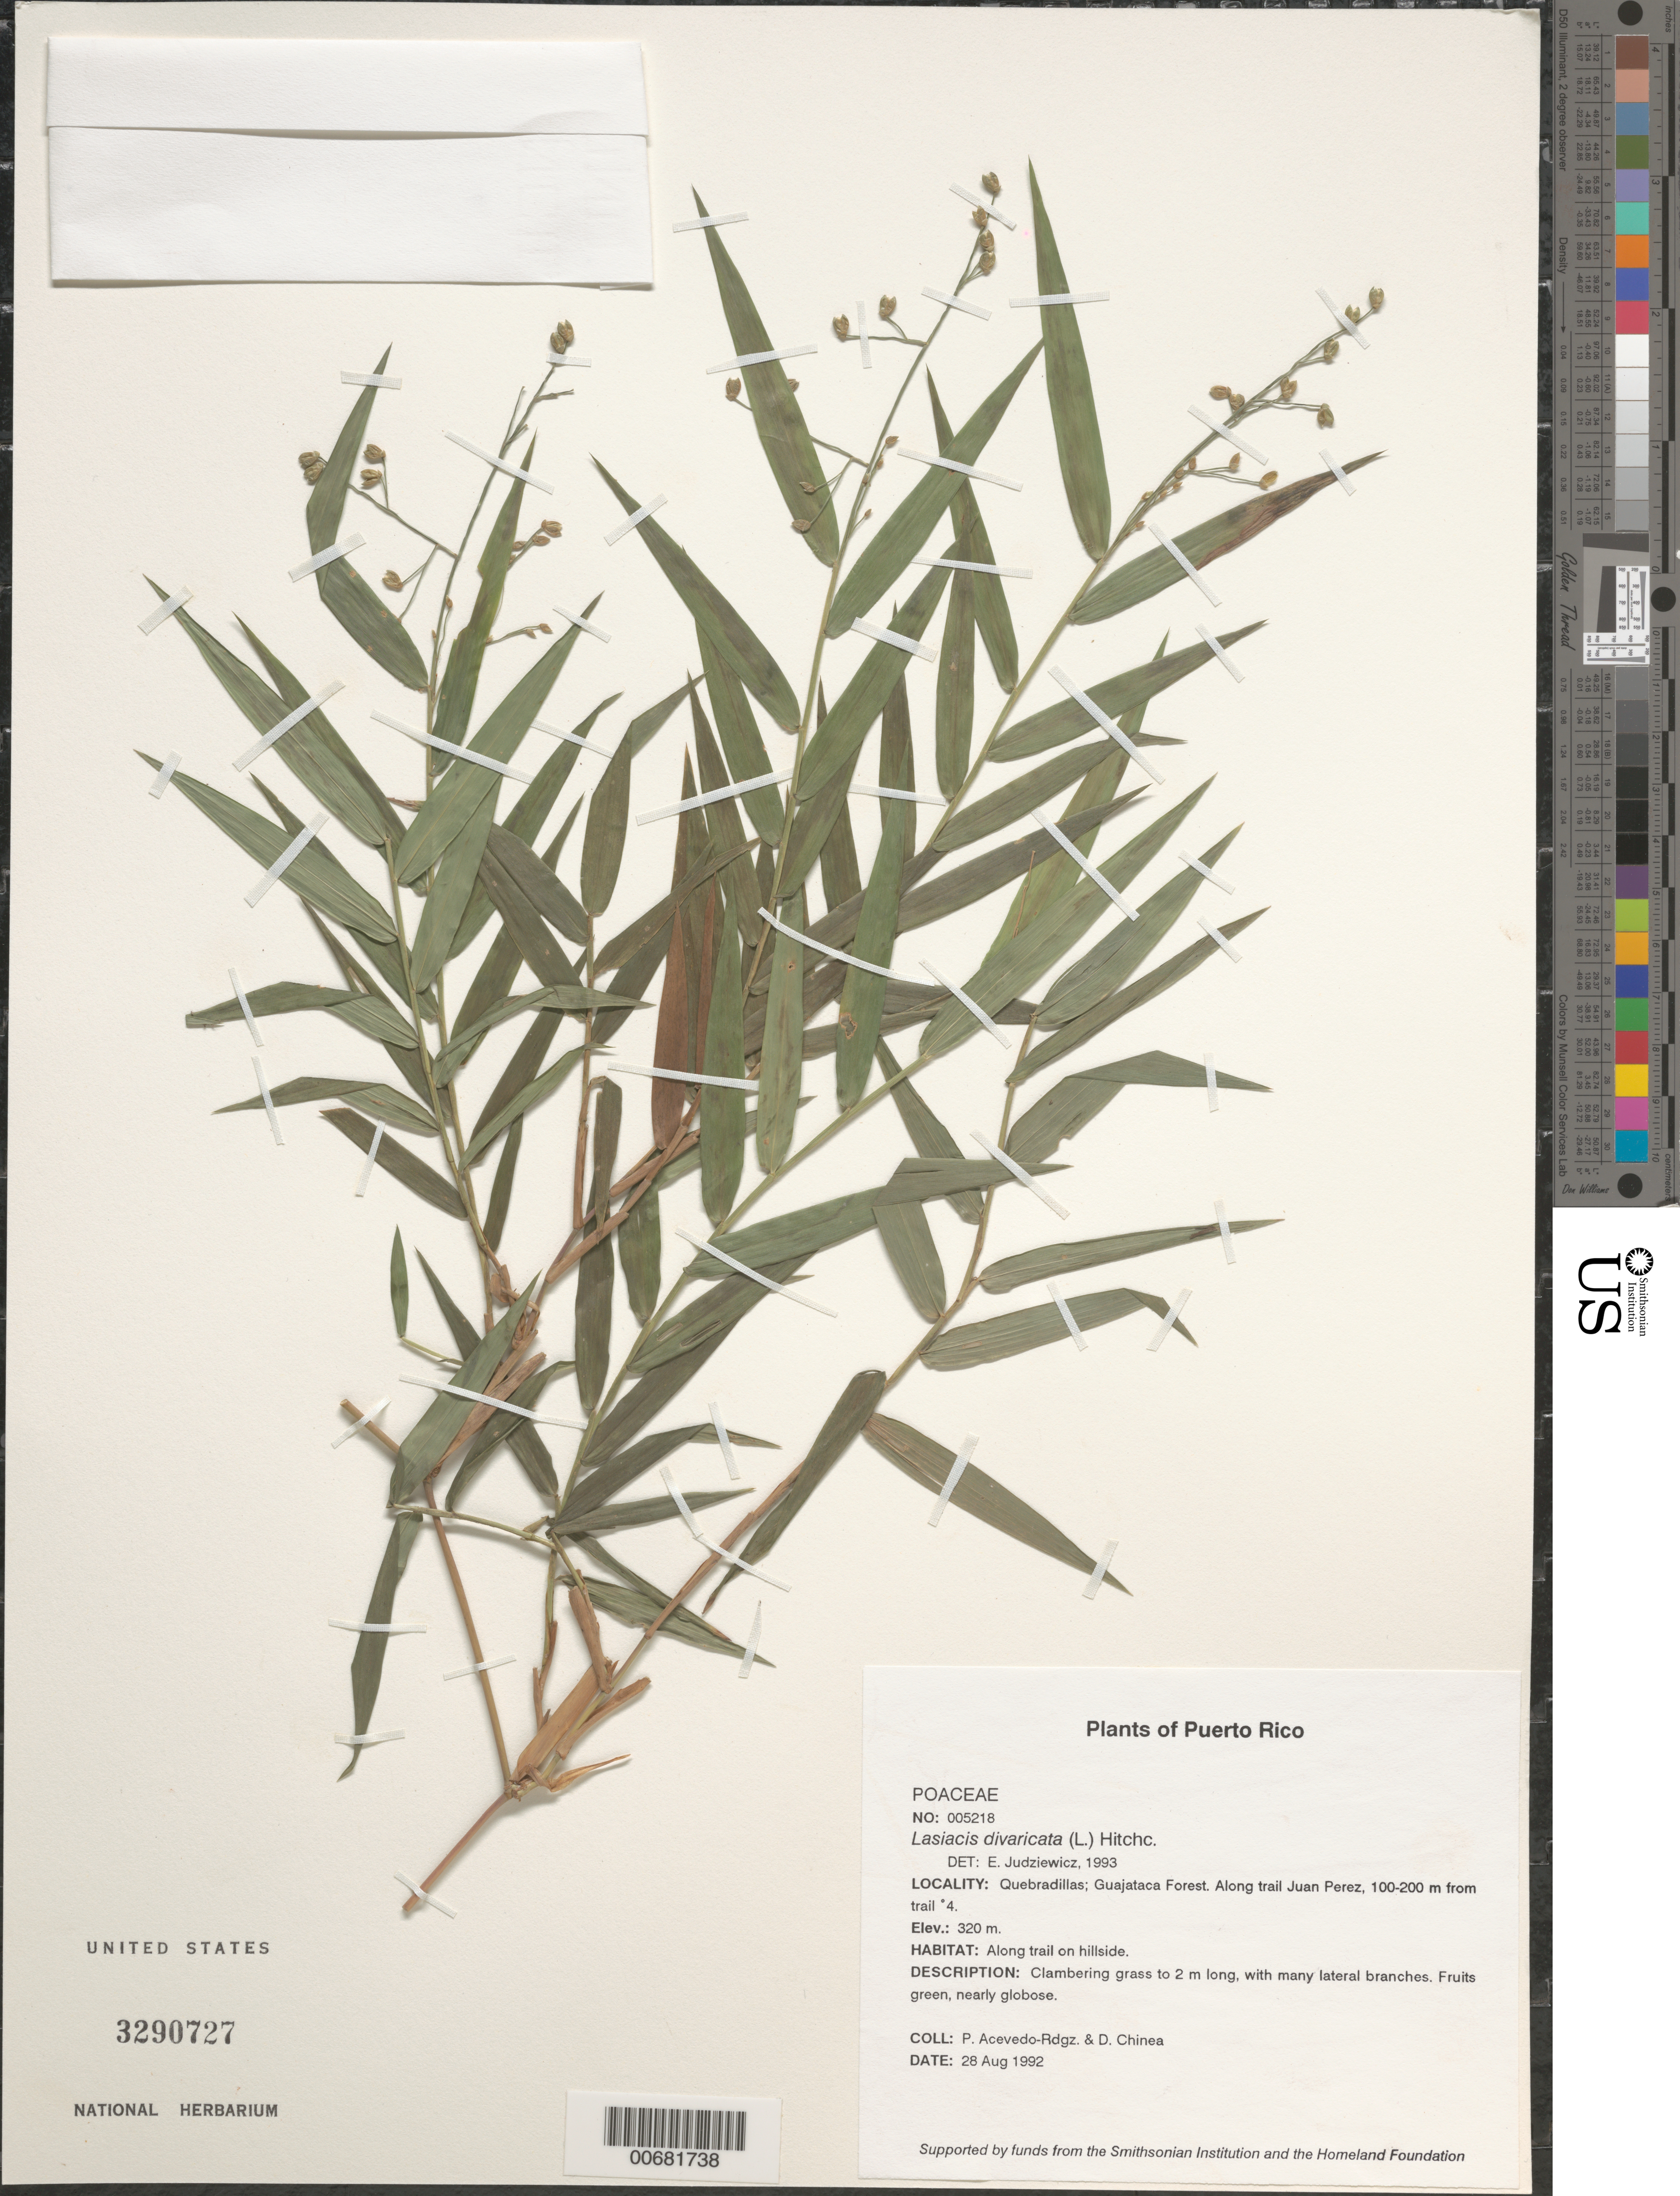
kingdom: Plantae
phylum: Tracheophyta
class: Liliopsida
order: Poales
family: Poaceae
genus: Lasiacis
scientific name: Lasiacis divaricata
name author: (L.) Hitchc.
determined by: Webster, Robert D.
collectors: P. Acevedo-Rodr. & D. Chinea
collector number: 5218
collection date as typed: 28 Aug 1992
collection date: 1992-08-28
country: Puerto Rico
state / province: Isabela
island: Puerto Rico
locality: Isabela; Guajataca Forest. Along trail Juan Perez, 100-200 m from trail #4.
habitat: Along trail on hillside.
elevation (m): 320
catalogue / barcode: US 3290727